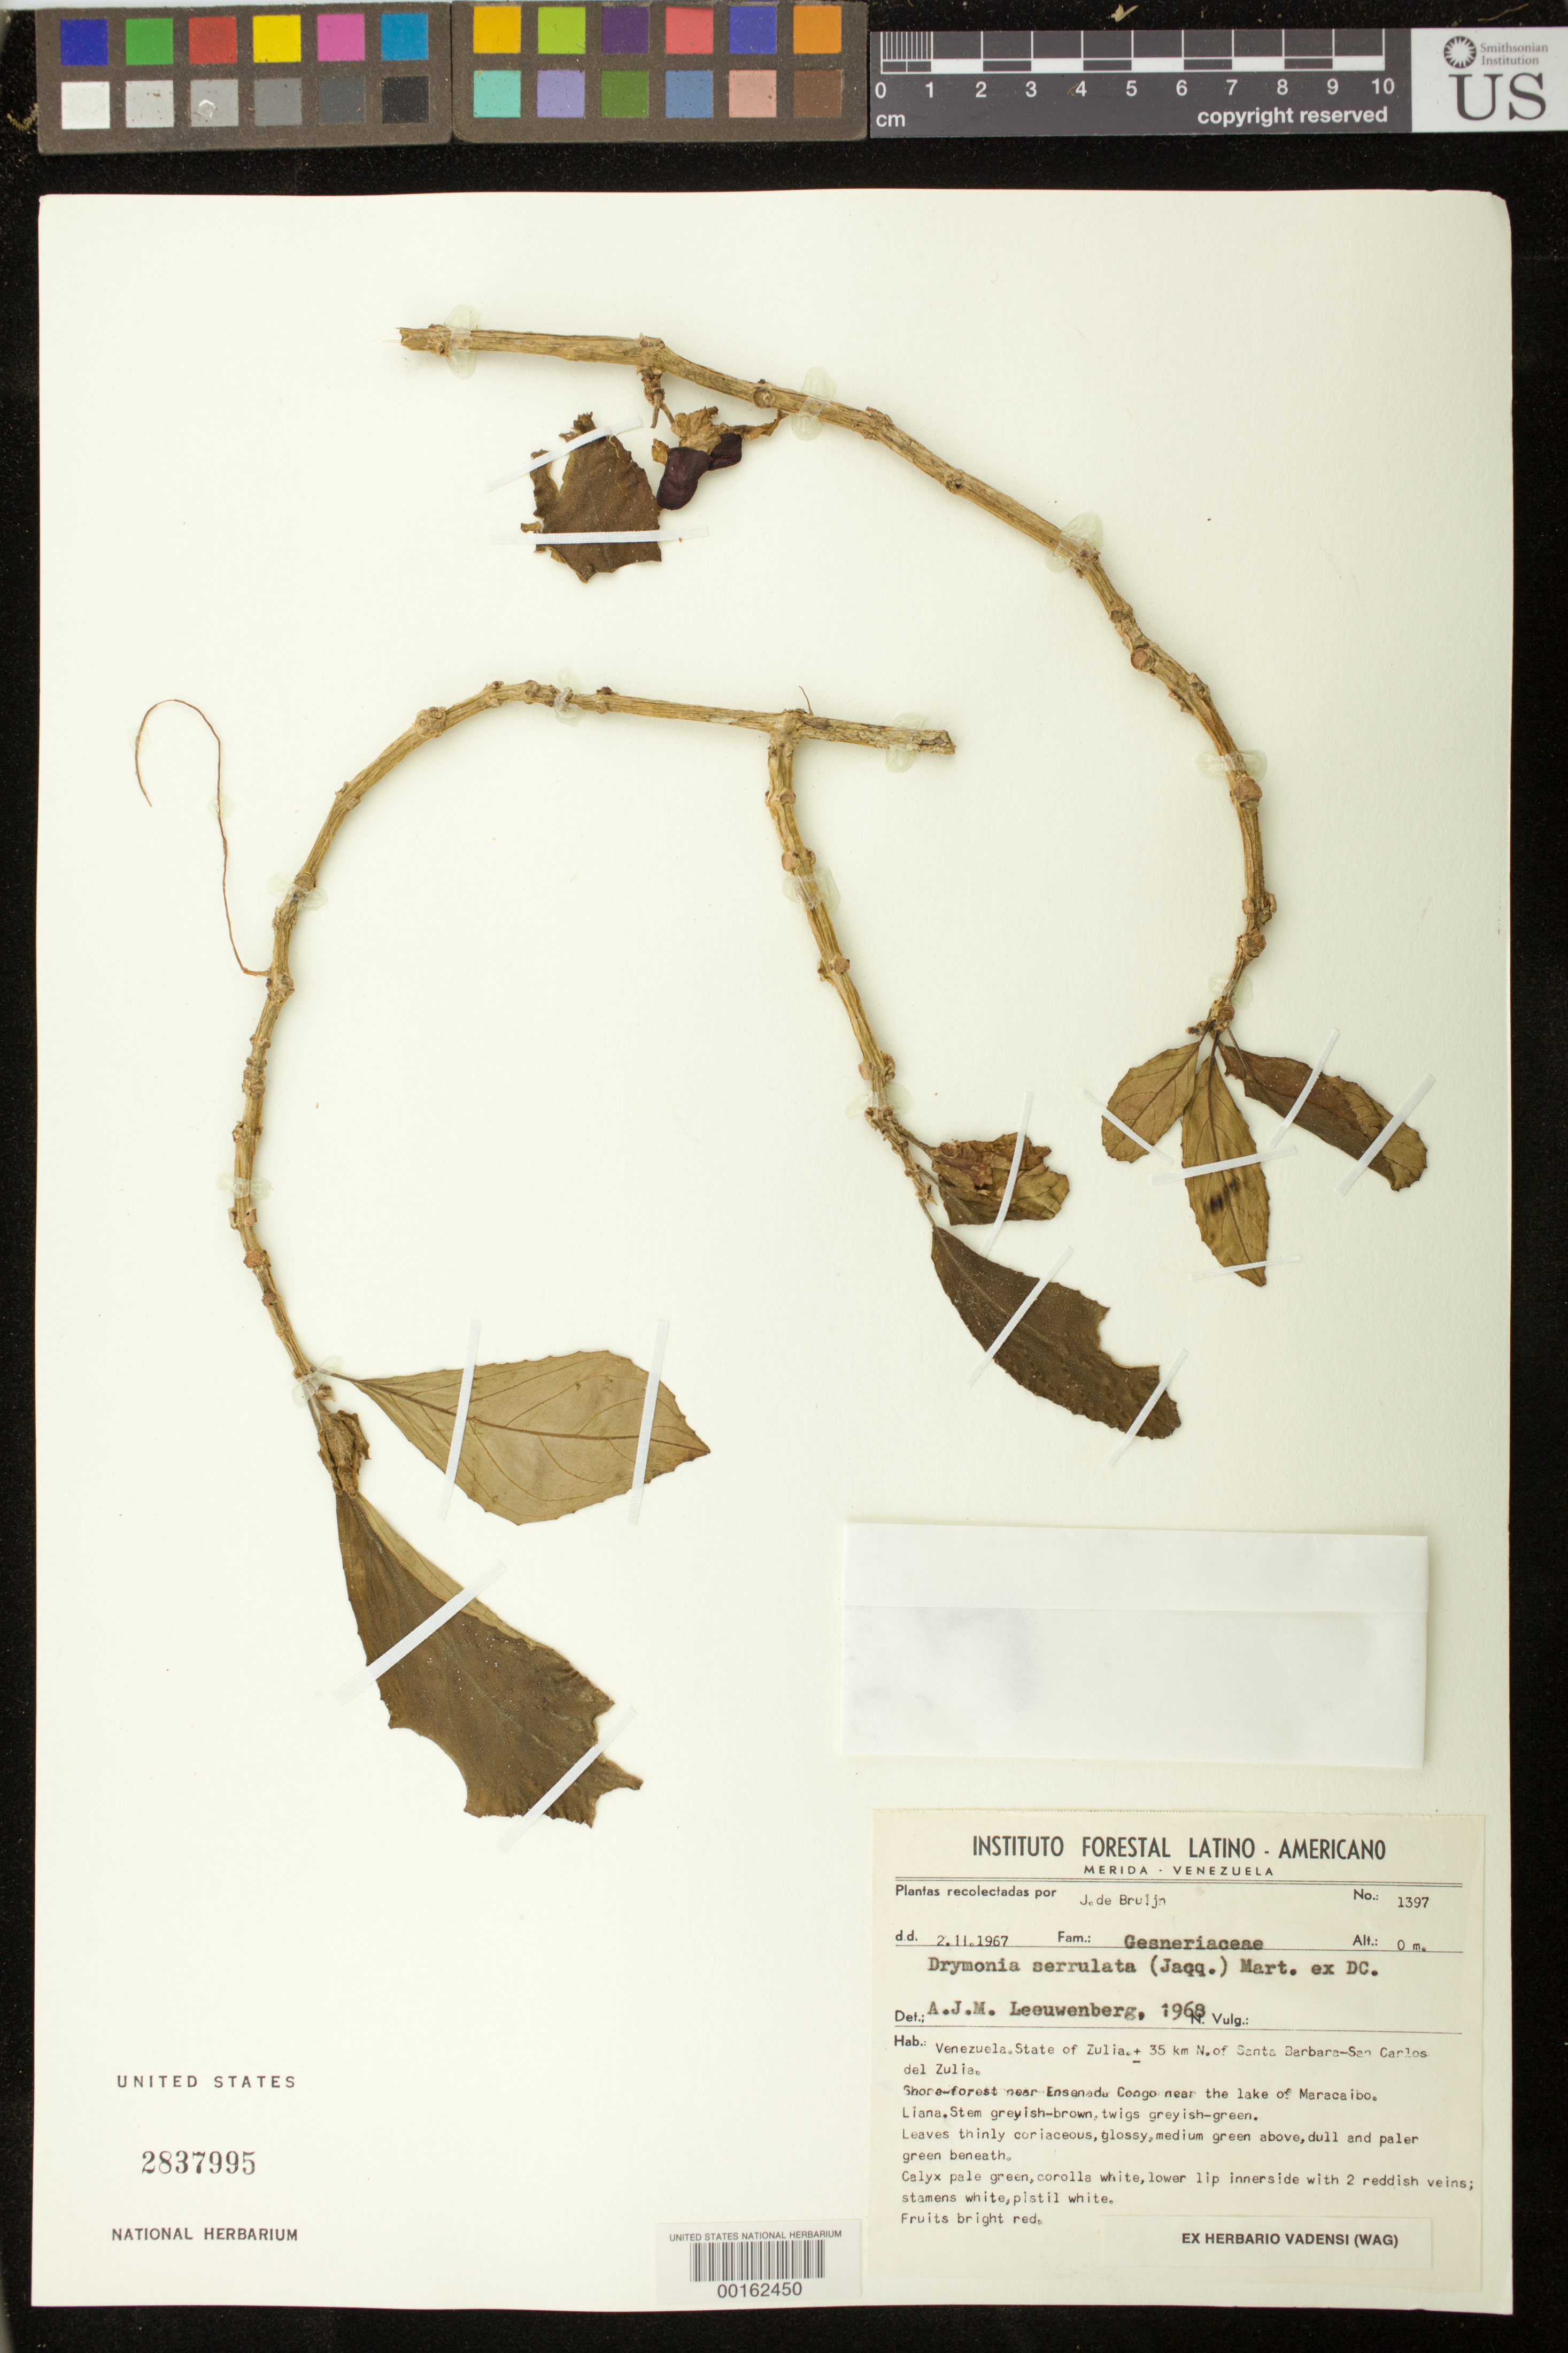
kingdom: Plantae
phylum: Tracheophyta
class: Magnoliopsida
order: Lamiales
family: Gesneriaceae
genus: Drymonia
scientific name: Drymonia serrulata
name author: (Jacq.) Mart.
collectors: J. Bruijn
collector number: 1397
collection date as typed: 11 Feb 1967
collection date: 1967-02-11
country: Venezuela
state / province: Zulia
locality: +/- 35 km N of Santa Barbara-San Carlos del Zulia, near Ensenada Congo near the lake of Maracaibo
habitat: Shore forest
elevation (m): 0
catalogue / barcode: US 2837995